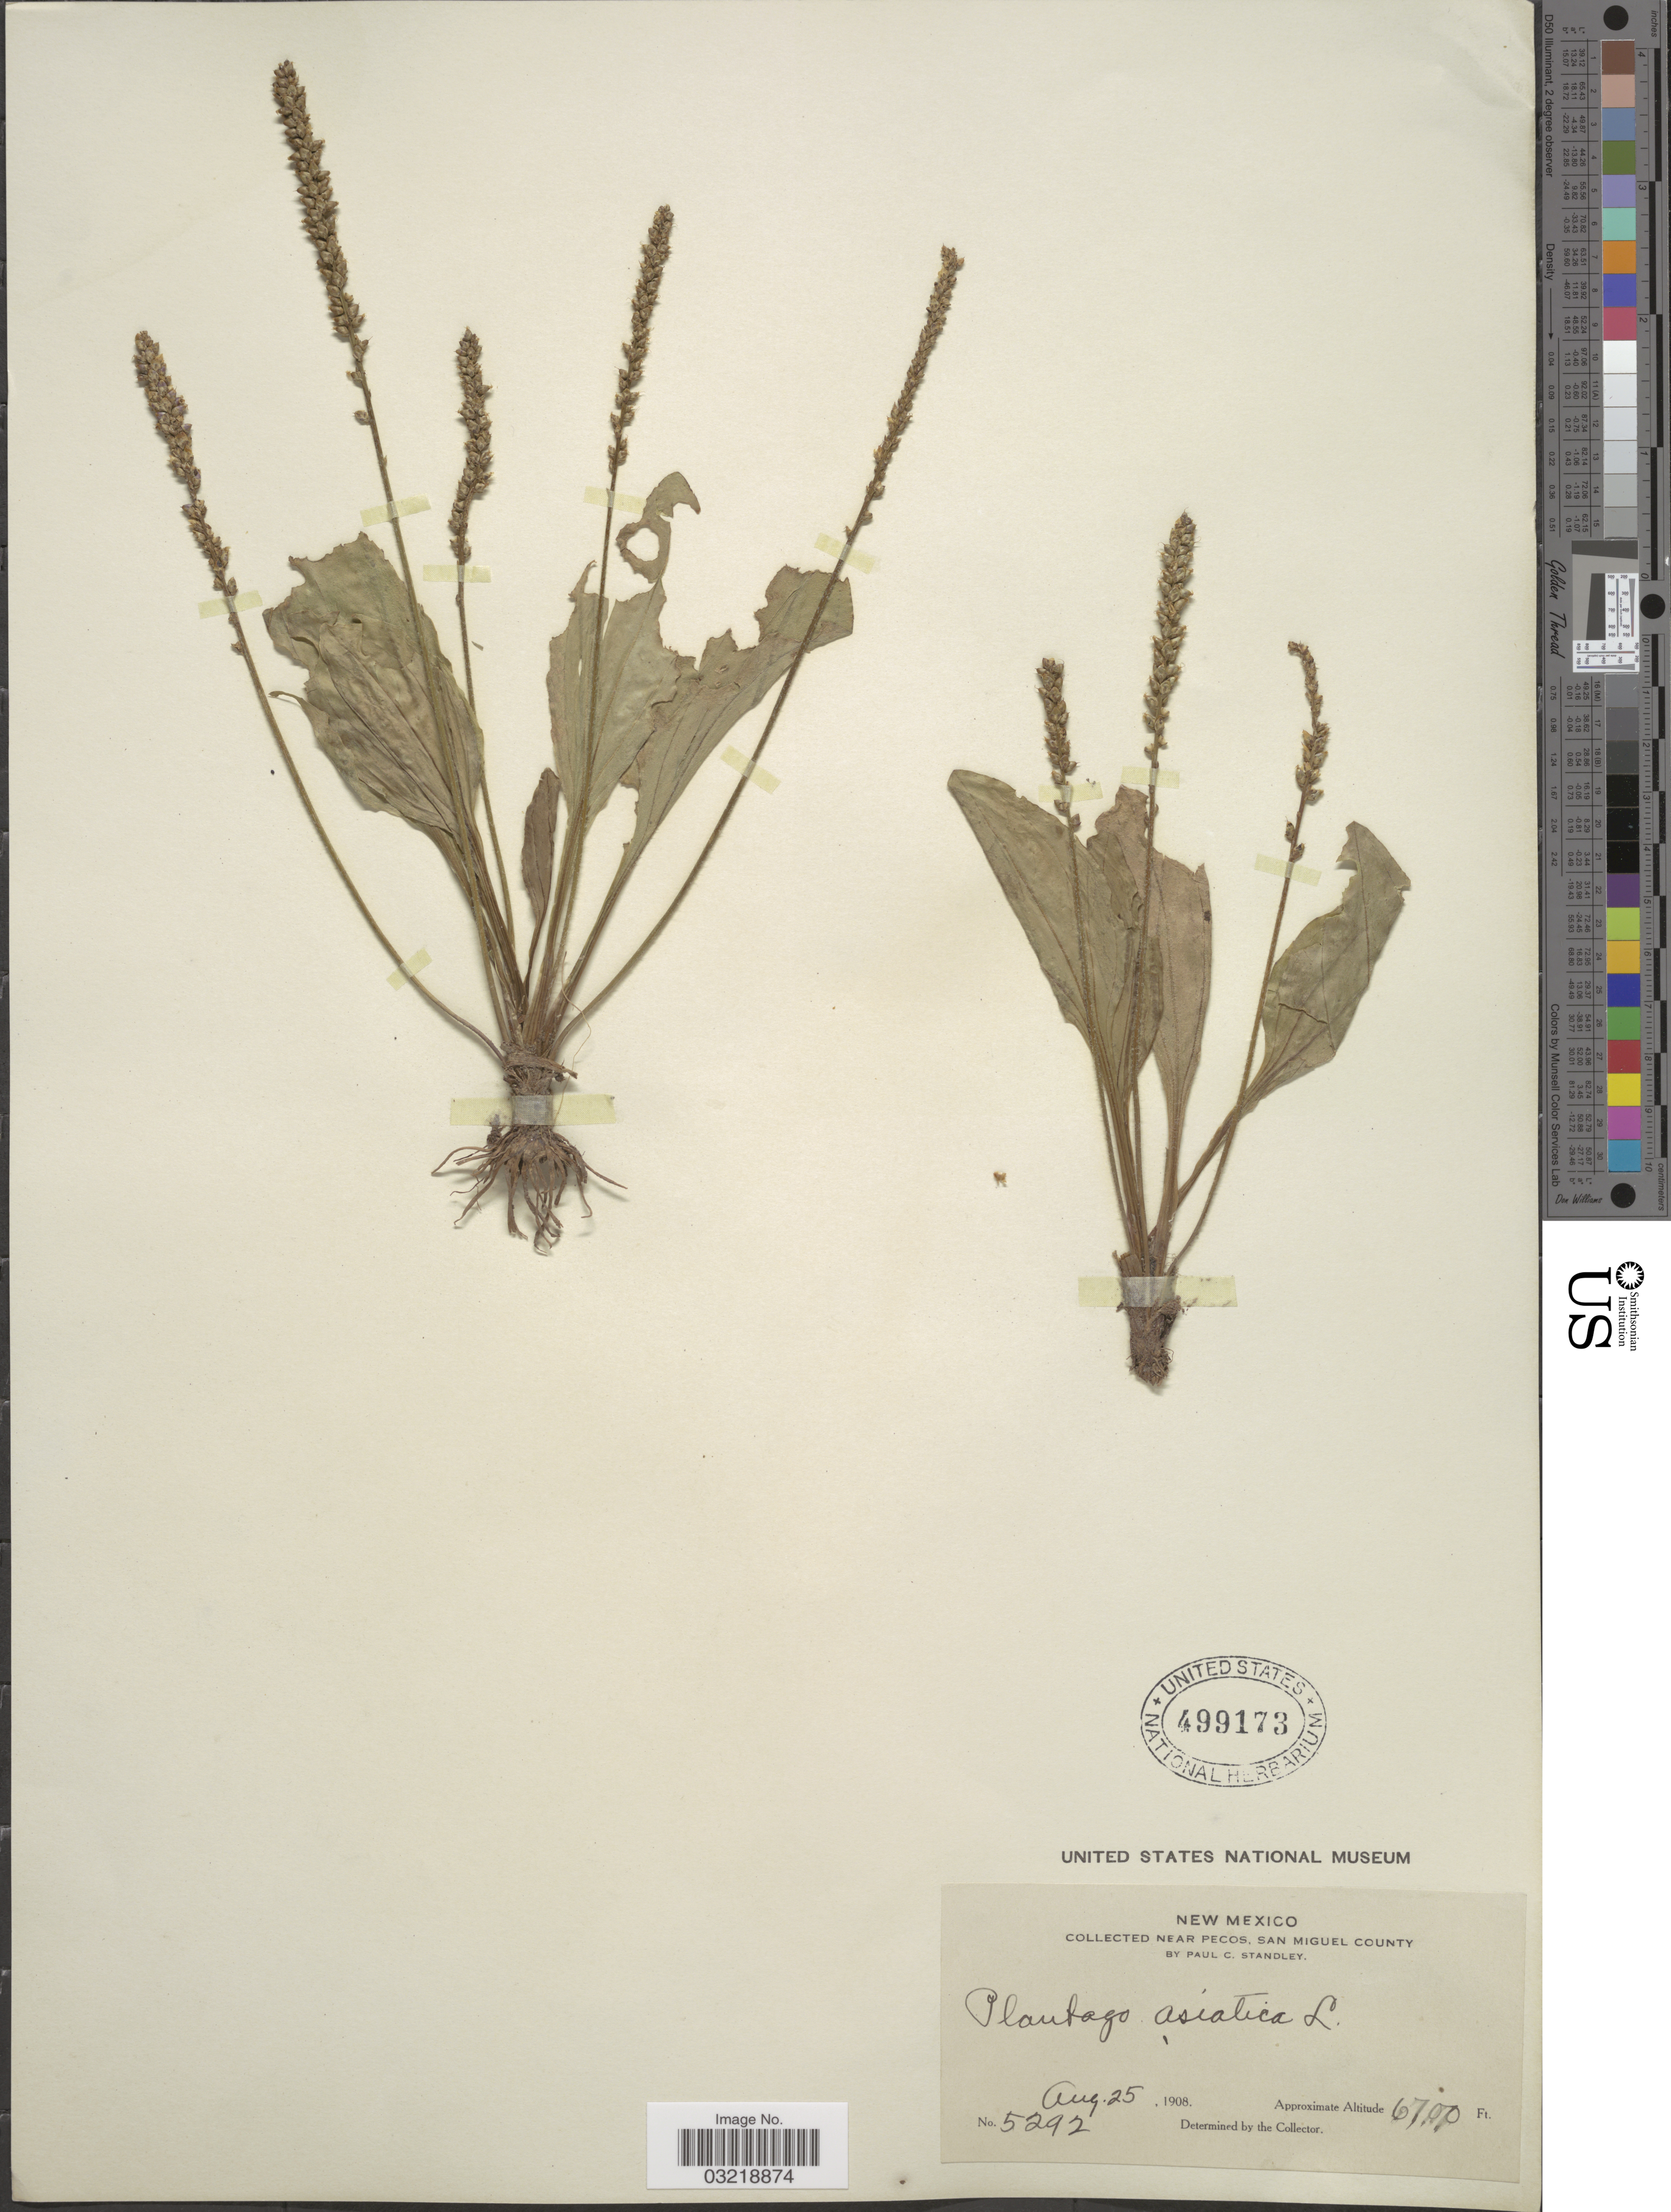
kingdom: Plantae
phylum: Tracheophyta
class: Magnoliopsida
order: Lamiales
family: Plantaginaceae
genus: Plantago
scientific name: Plantago major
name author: L.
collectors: P. C. Standley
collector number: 5292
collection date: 1908-08-25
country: United States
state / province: New Mexico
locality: Near Pecos, San Miguel County.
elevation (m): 2042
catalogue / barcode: US 499173